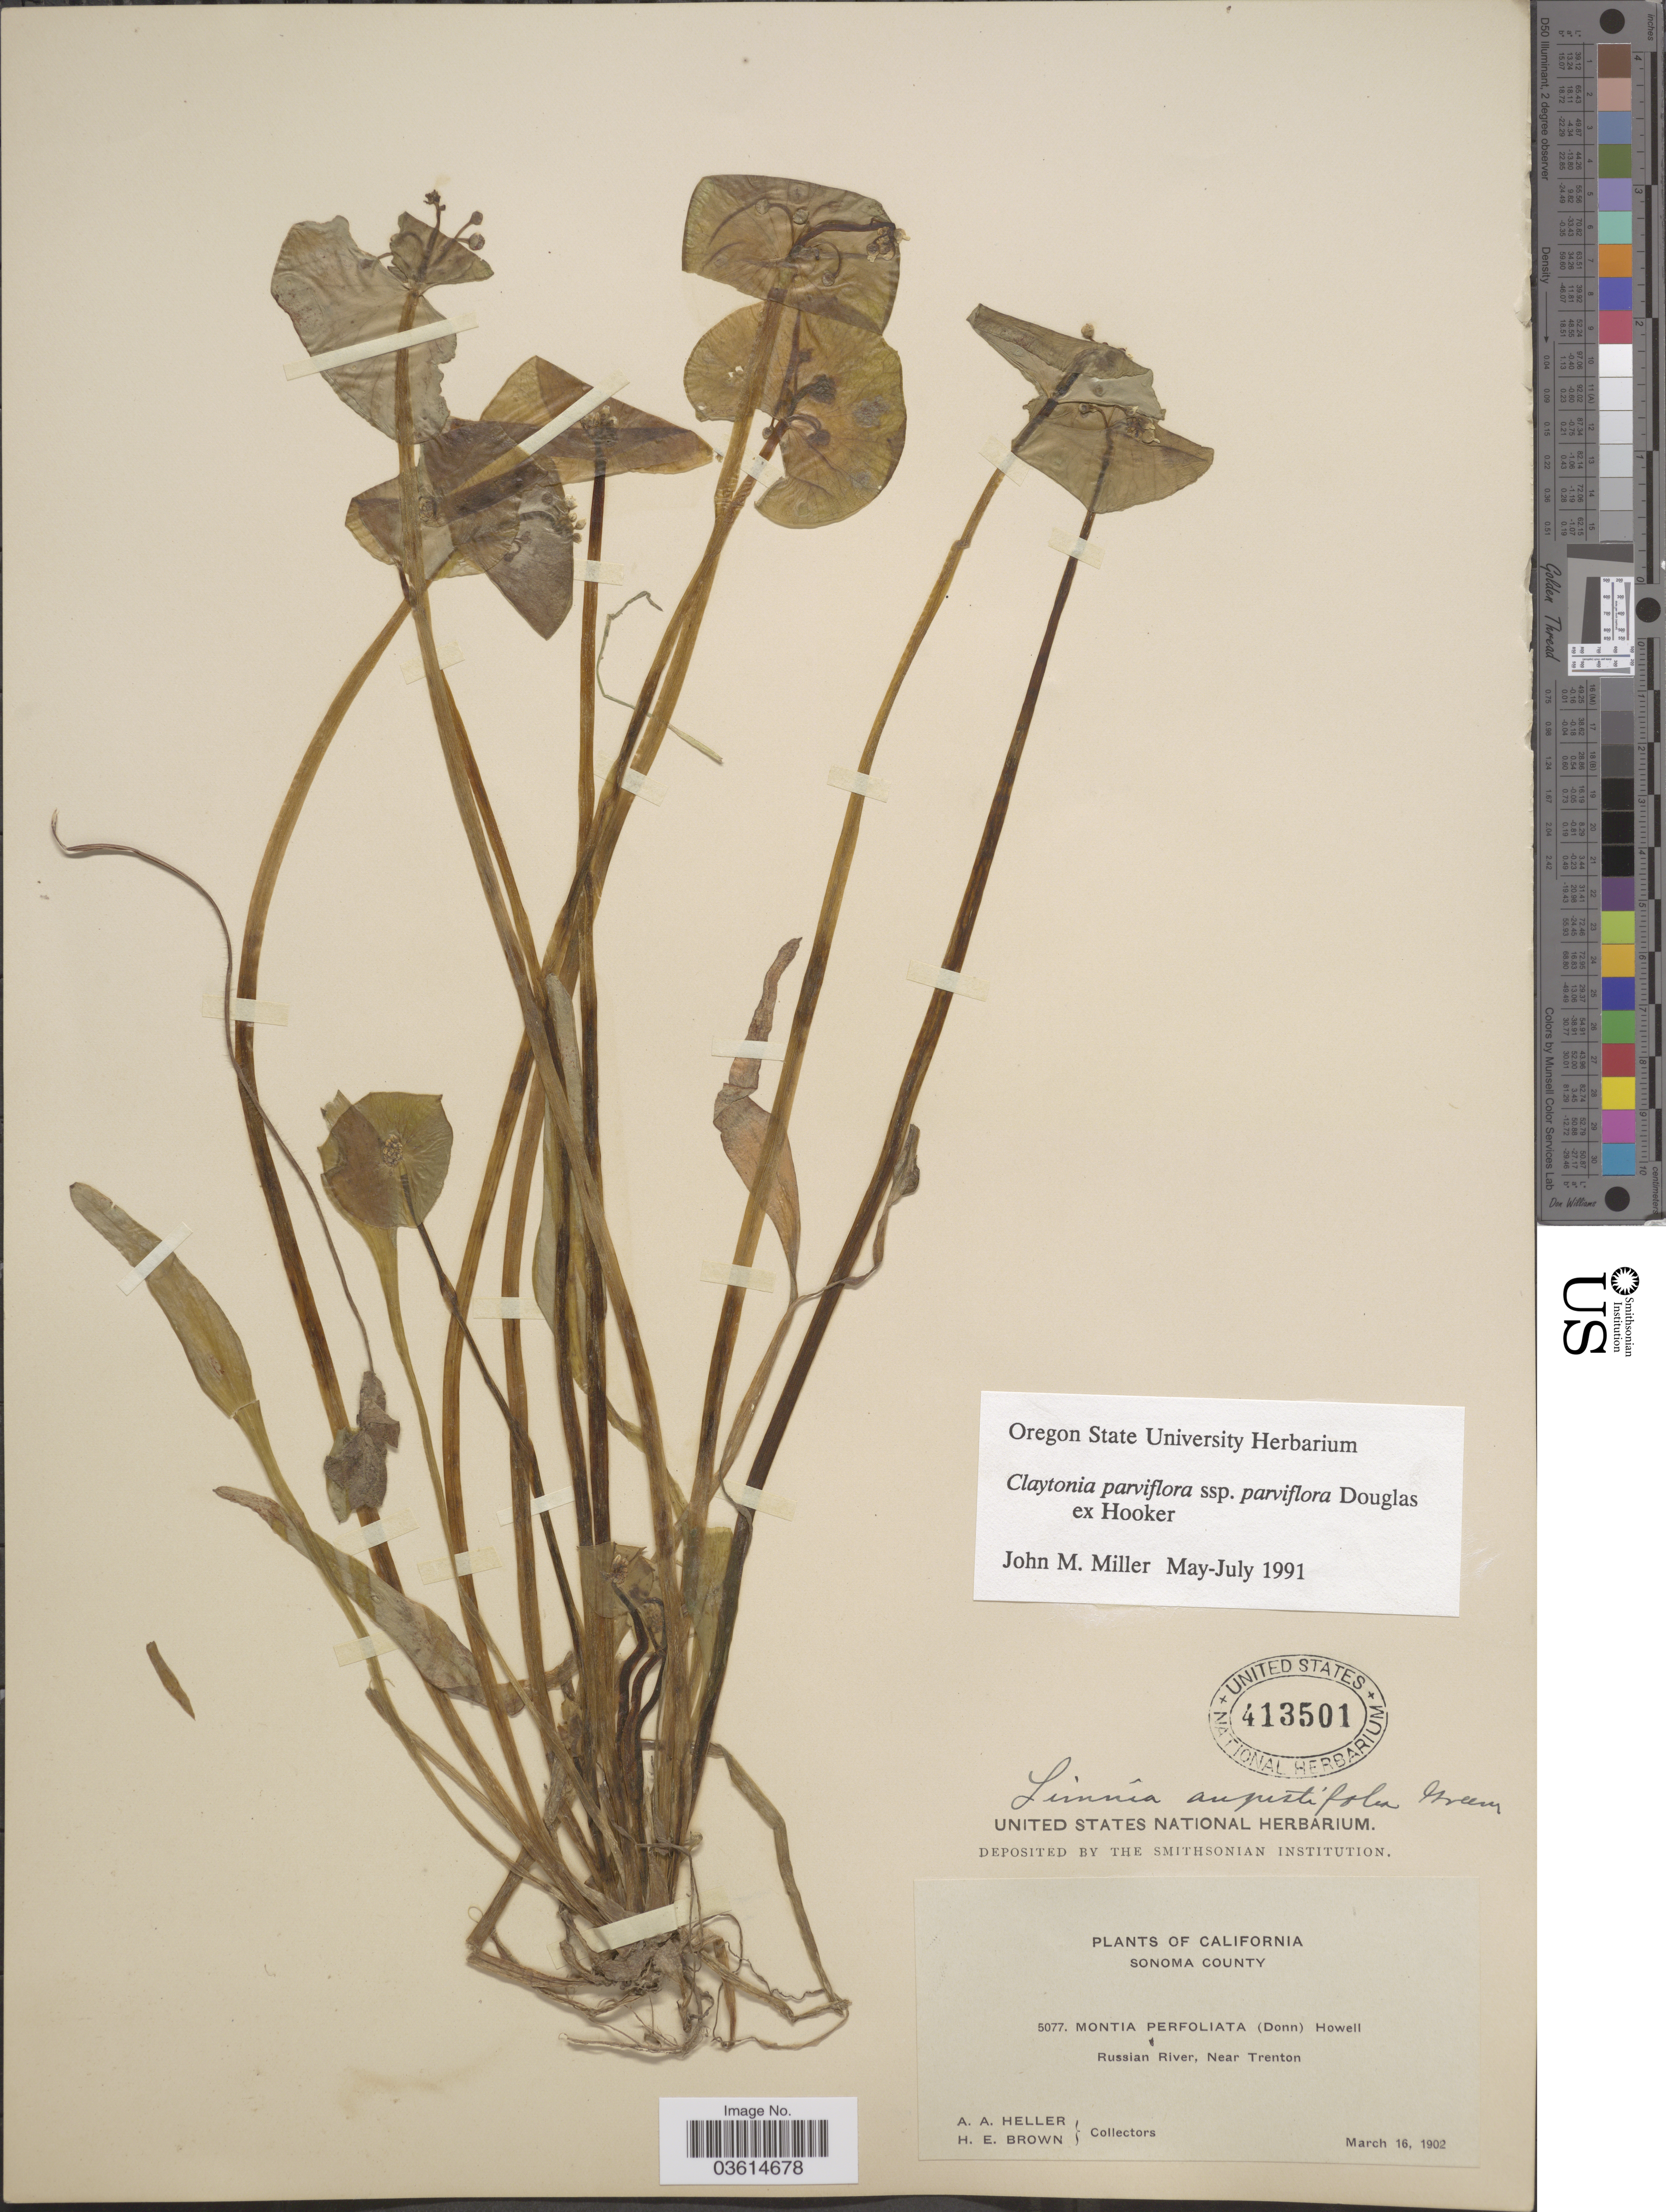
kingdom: Plantae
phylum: Tracheophyta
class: Magnoliopsida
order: Caryophyllales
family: Montiaceae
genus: Claytonia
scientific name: Claytonia parviflora subsp. parviflora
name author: Douglas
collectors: A. A. Heller & H. E. Brown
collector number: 5077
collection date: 1902-03-16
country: United States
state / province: California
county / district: Sonoma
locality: Sonoma County. Russian River, Near Trenton.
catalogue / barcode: US 413501